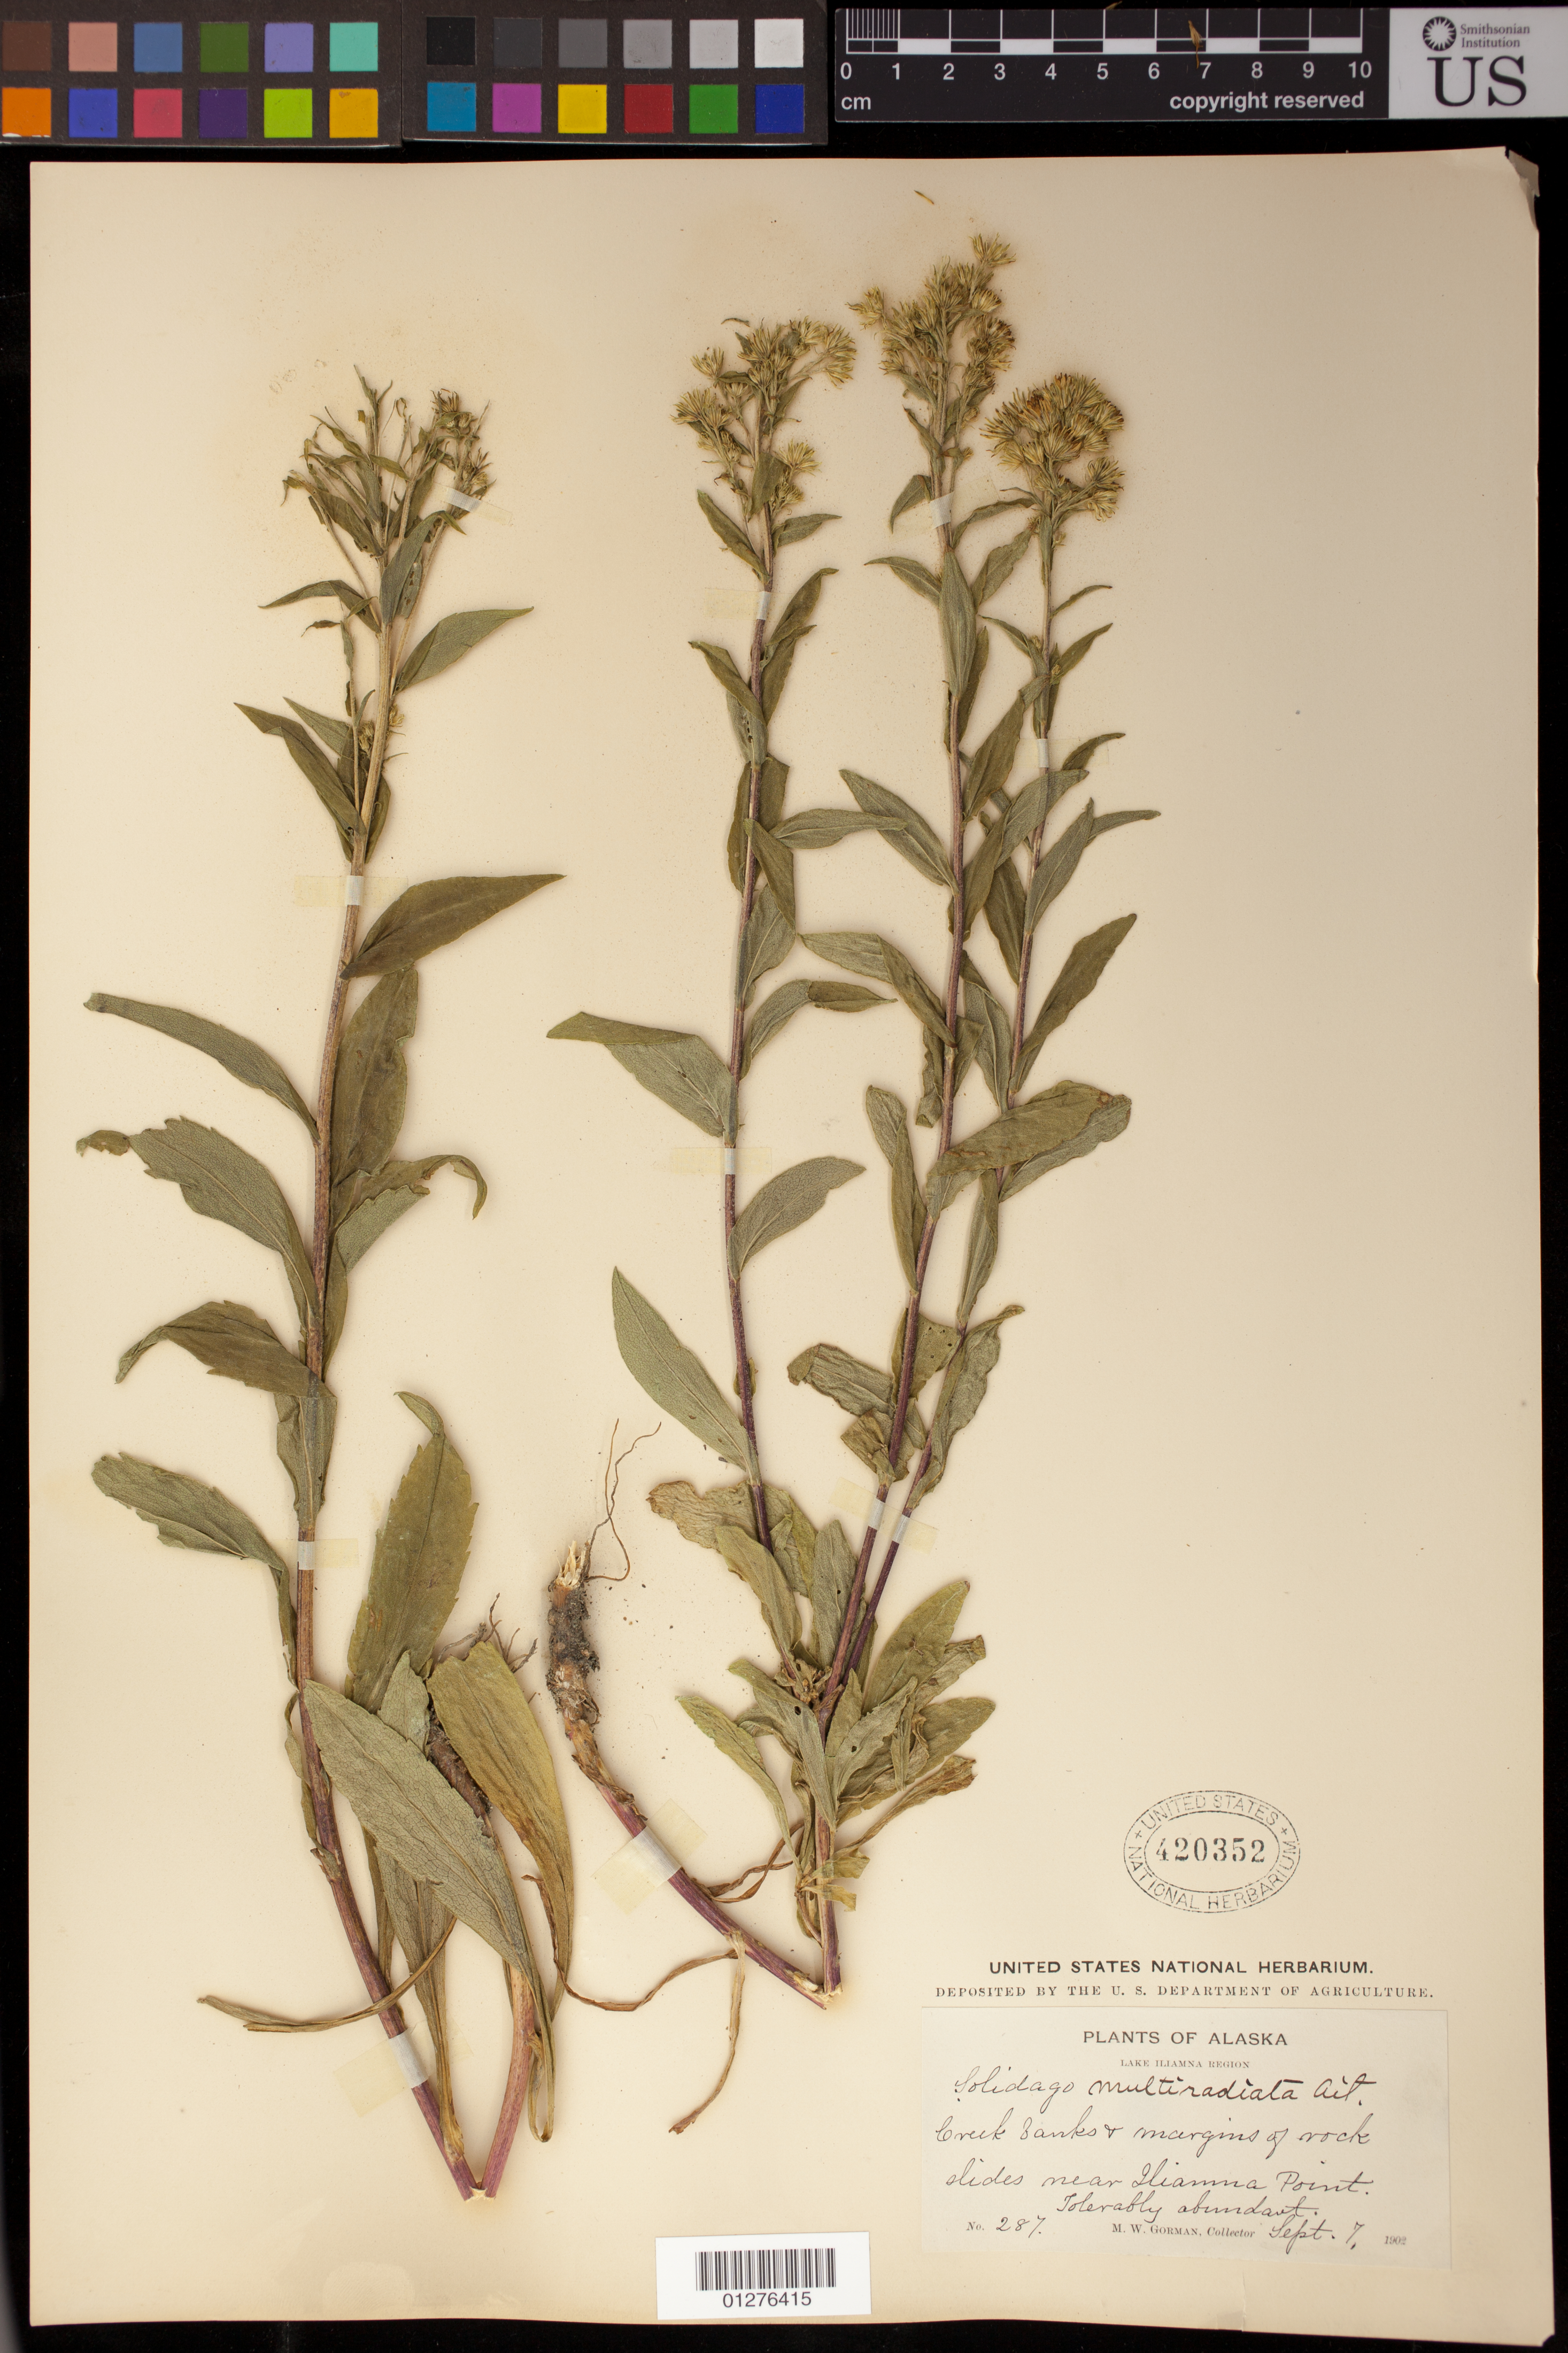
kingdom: Plantae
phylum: Tracheophyta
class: Magnoliopsida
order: Asterales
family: Asteraceae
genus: Solidago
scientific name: Solidago multiradiata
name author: Aiton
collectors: M. W. Gorman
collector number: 287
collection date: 1902-09-07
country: United States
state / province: Alaska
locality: Lake Illiamna Region, near Iliamna Point.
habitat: Creek banks + margins of rock slides.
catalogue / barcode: US 420352